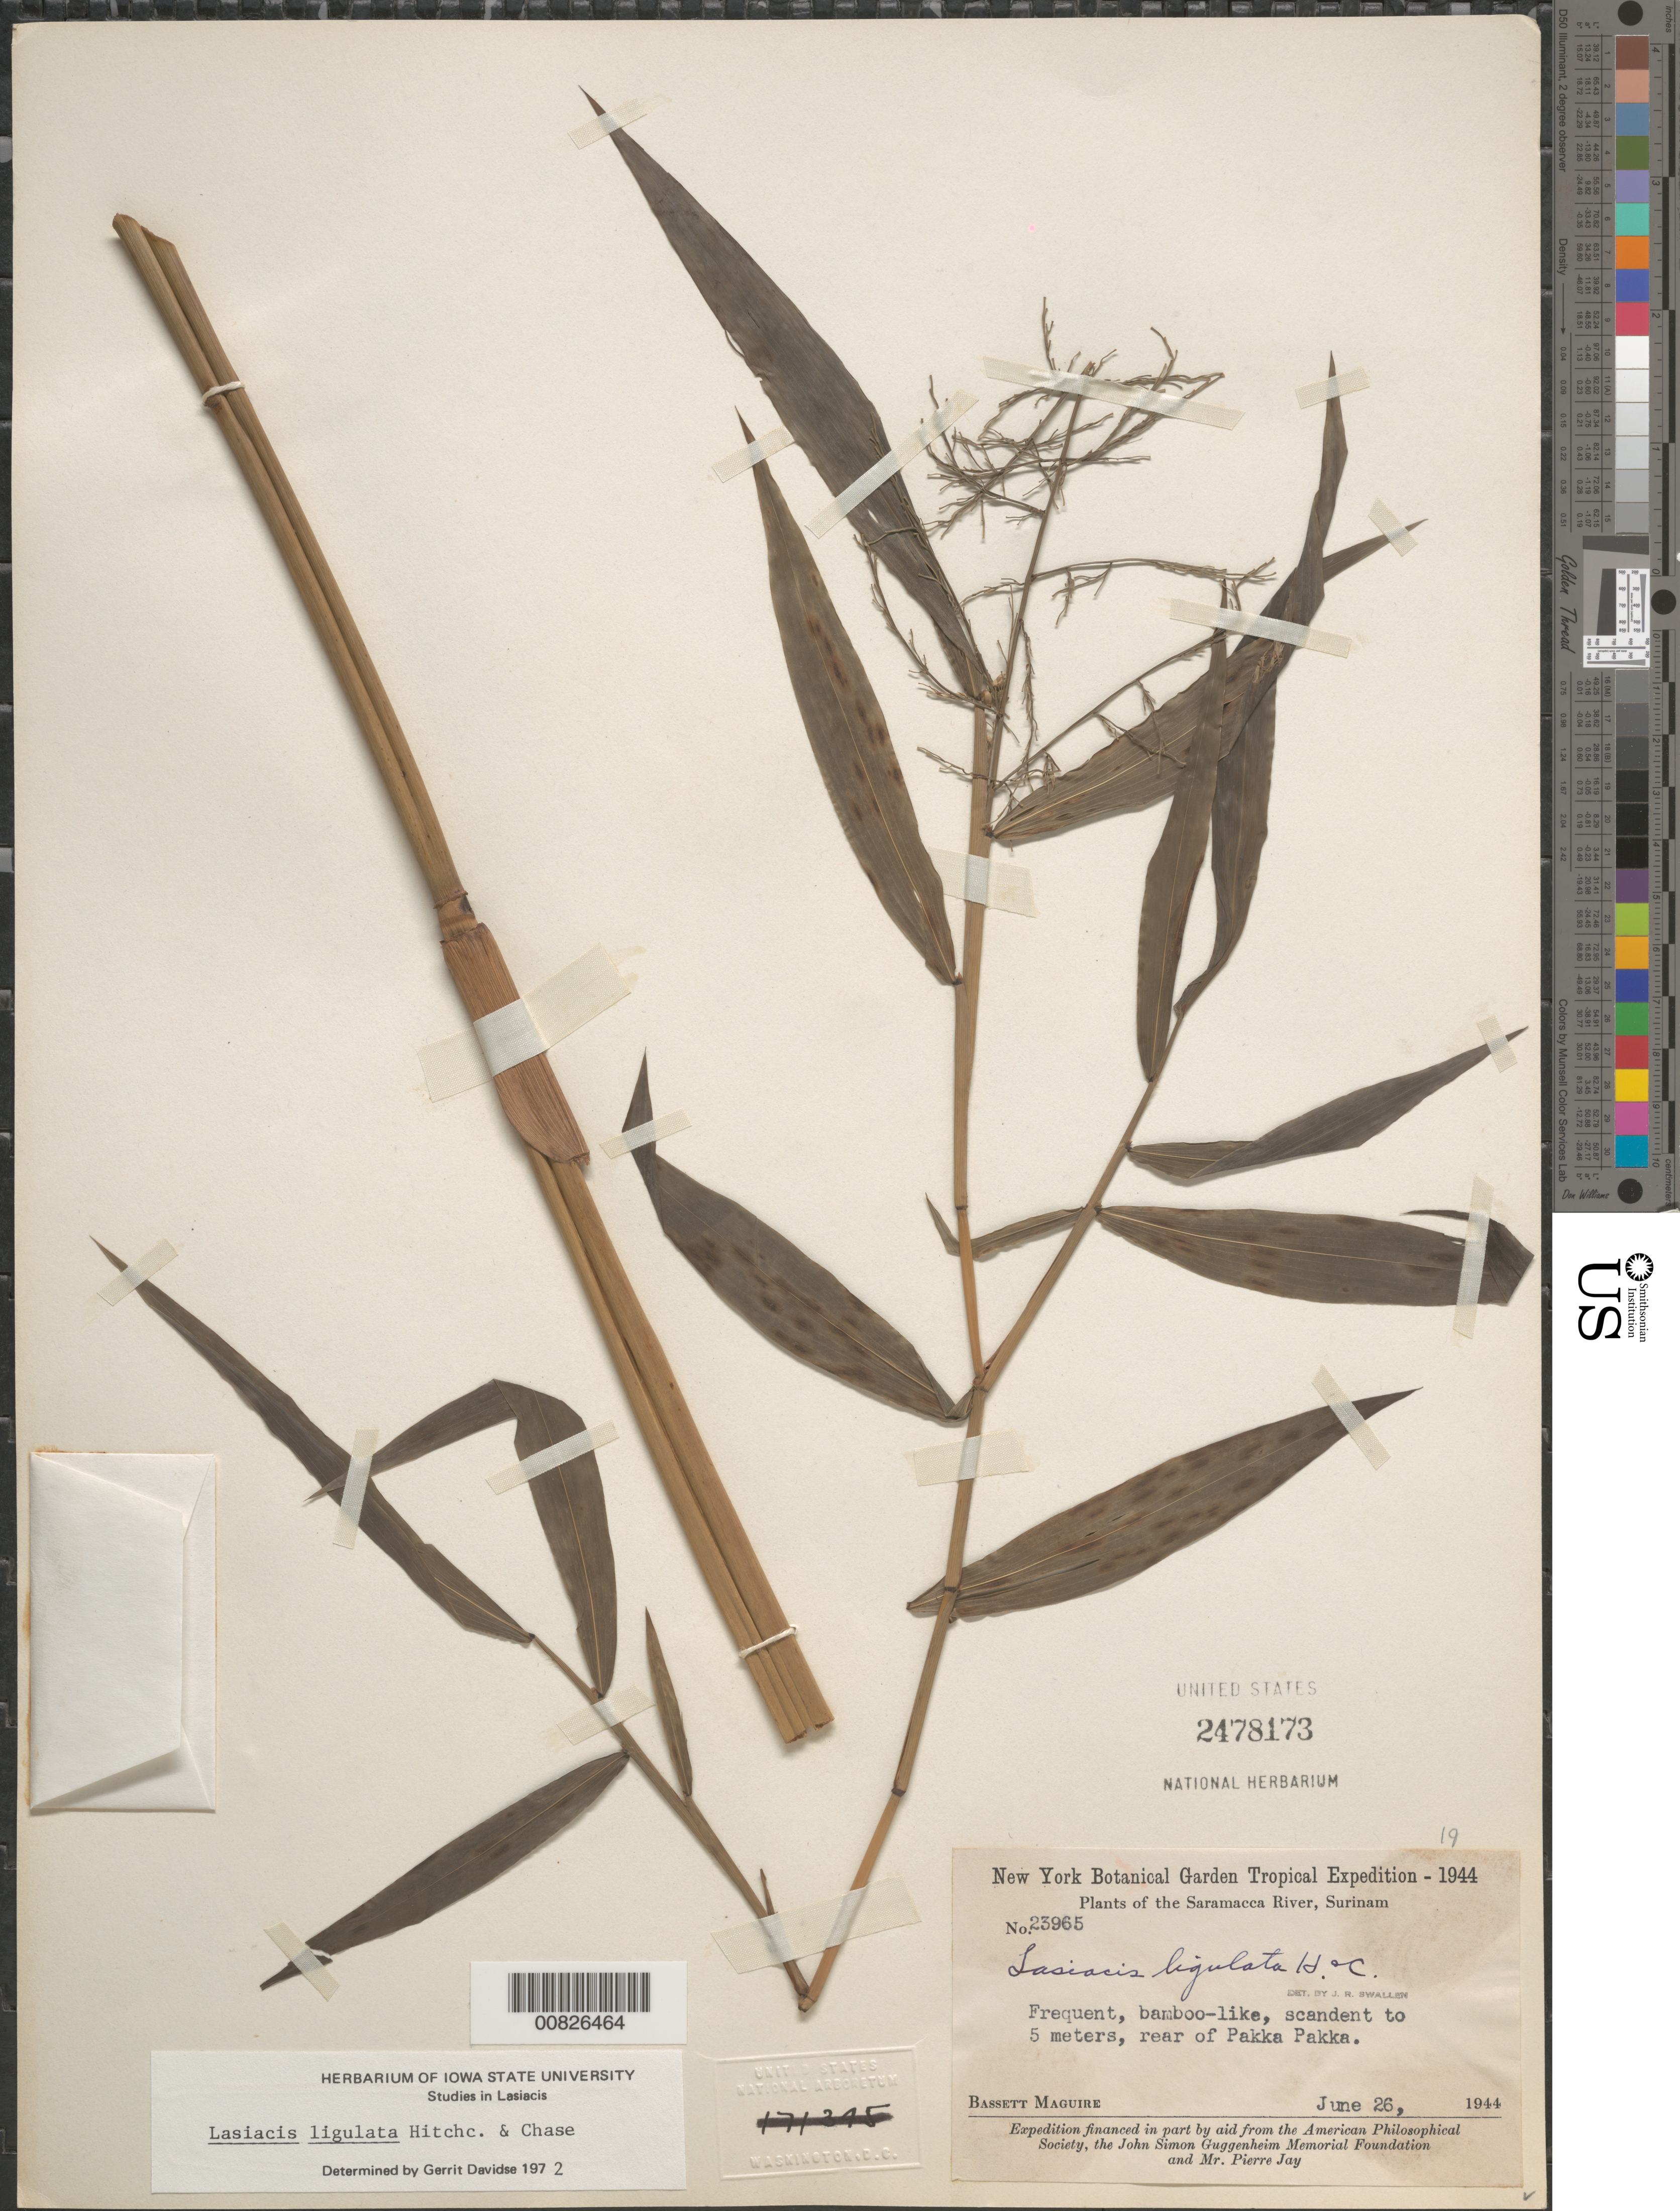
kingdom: Plantae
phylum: Tracheophyta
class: Liliopsida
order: Poales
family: Poaceae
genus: Lasiacis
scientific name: Lasiacis ligulata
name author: Hitchc. & Chase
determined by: Davidse, Gerrit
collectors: B. Maguire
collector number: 23965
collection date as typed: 26-Jun-44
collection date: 1944-06-26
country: Suriname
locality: Pakka Pakka village, to rear of, Saramacca River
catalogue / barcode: US 2478173